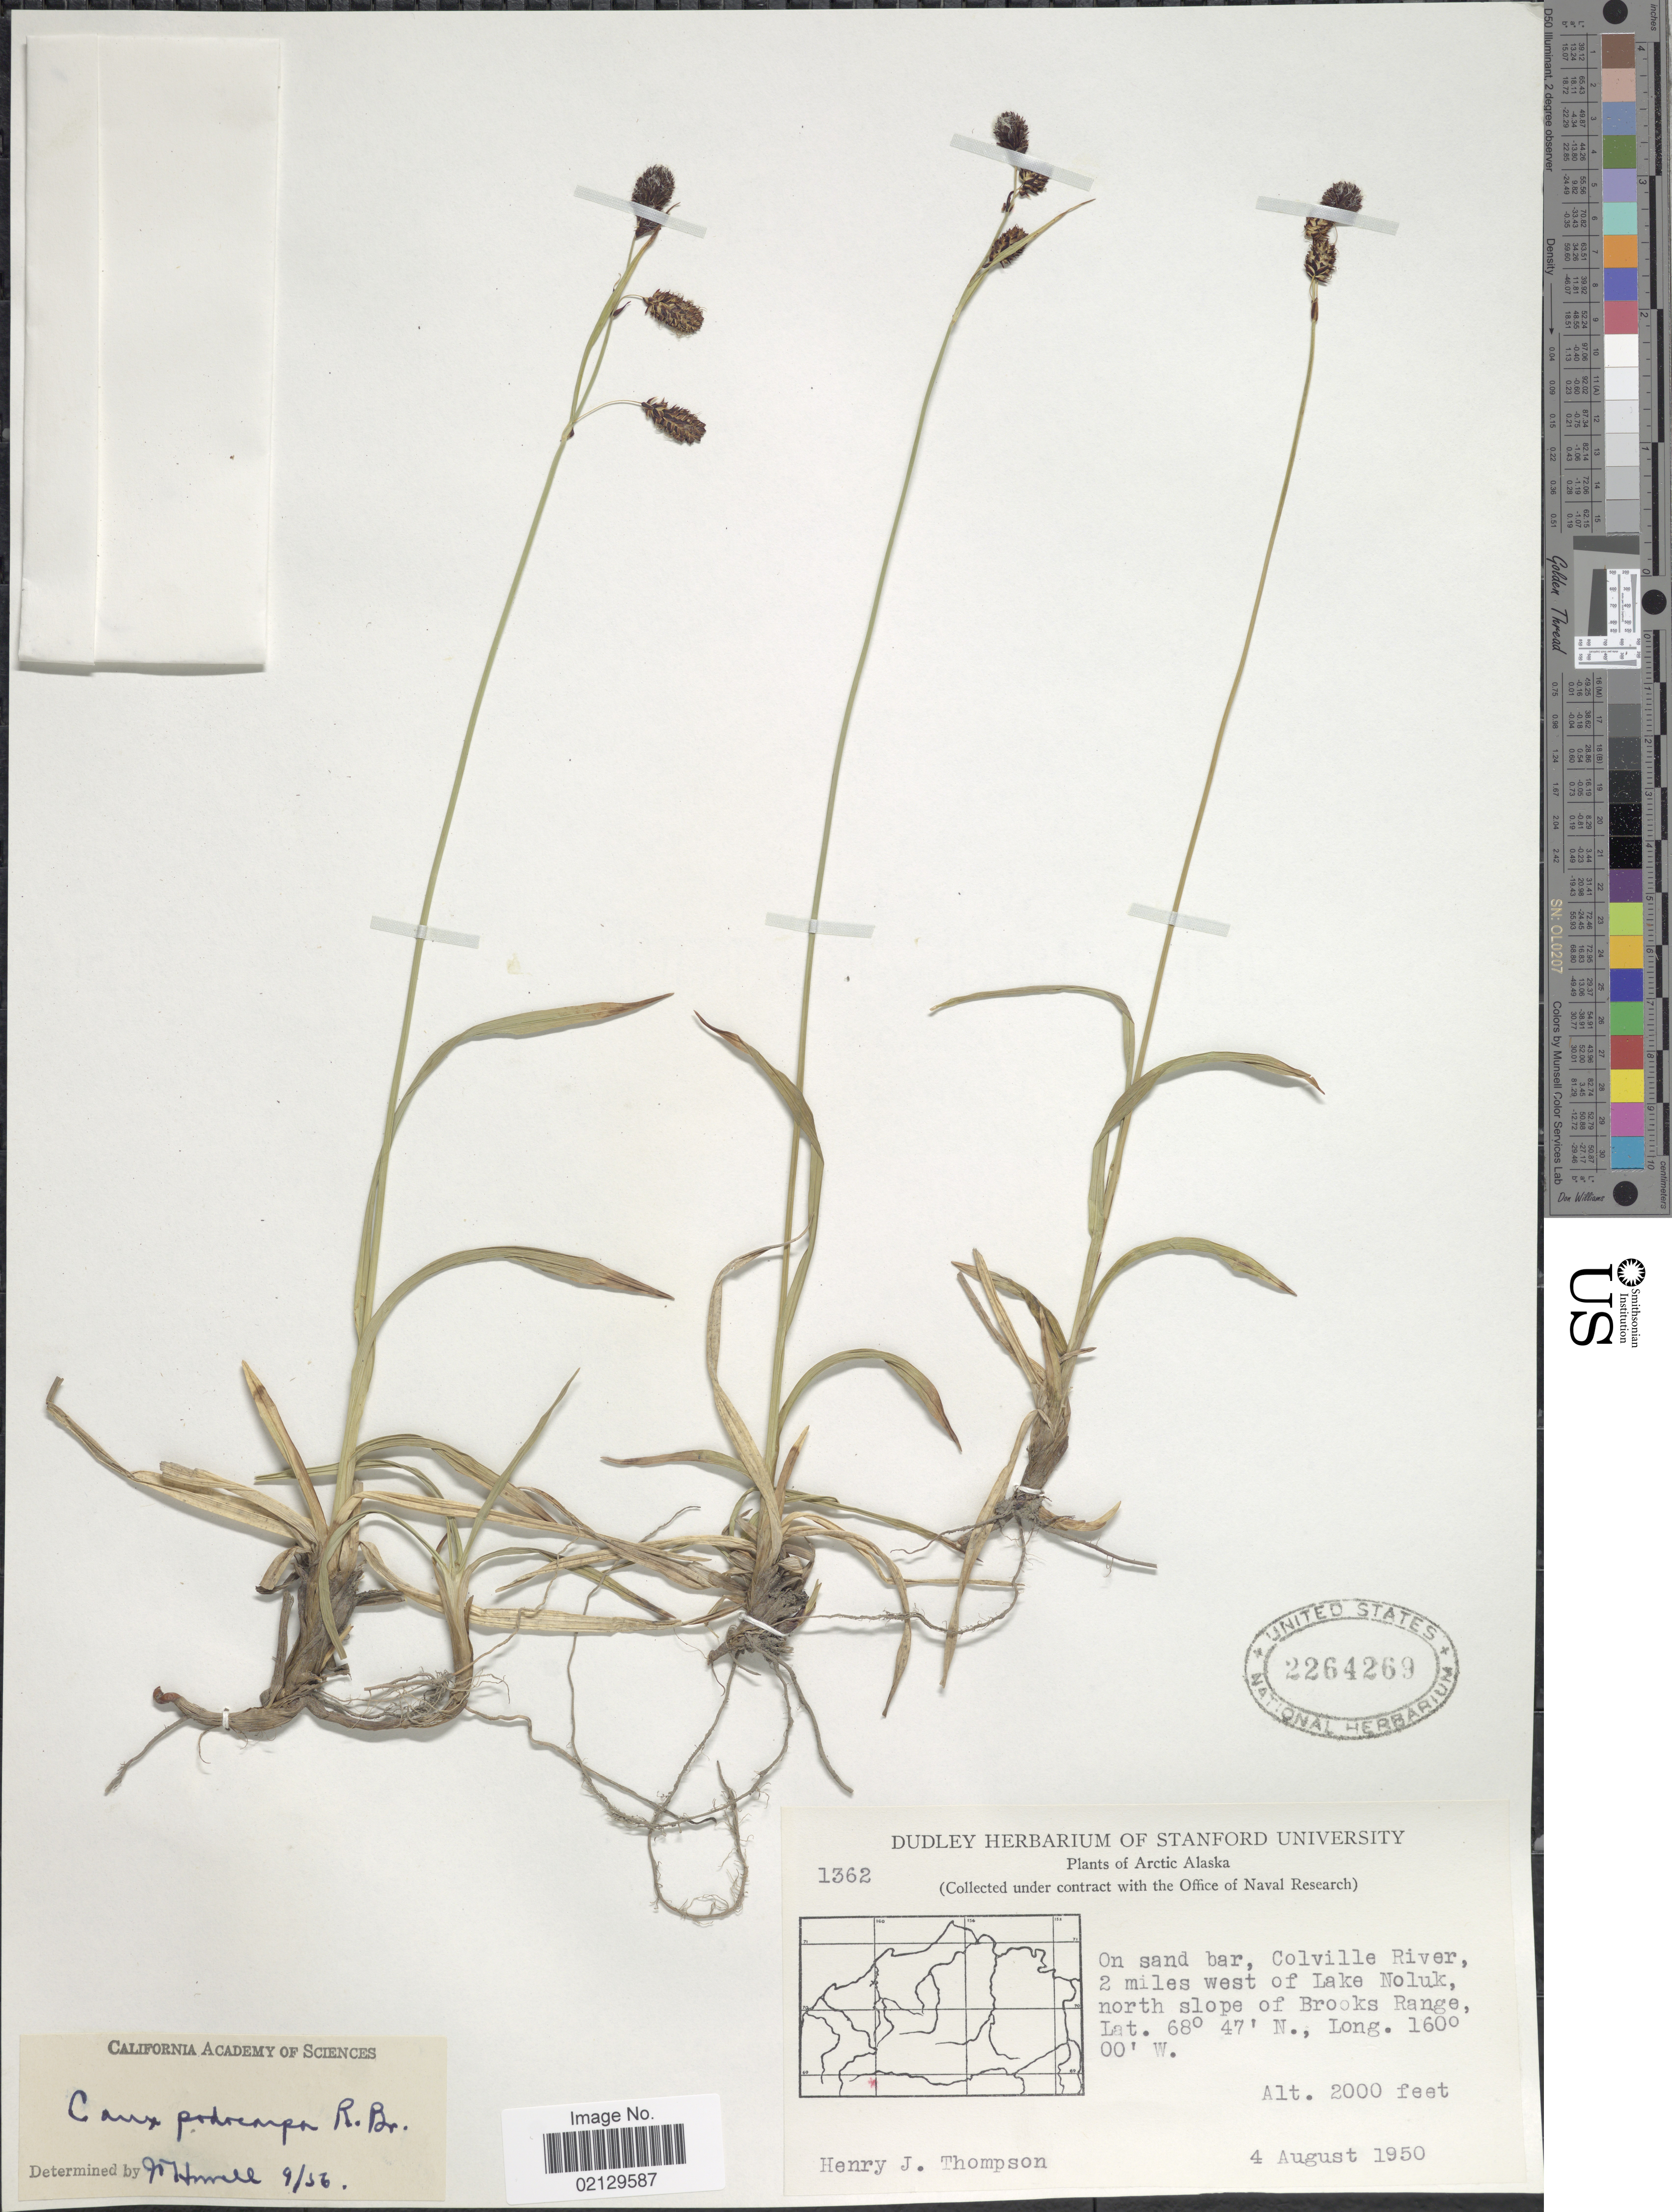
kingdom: Plantae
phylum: Tracheophyta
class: Liliopsida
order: Poales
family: Cyperaceae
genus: Carex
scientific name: Carex podocarpa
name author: R. Br.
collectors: H. J. Thompson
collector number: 1362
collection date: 1950-08-04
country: United States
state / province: Alaska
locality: Arctic Alaska, On sand bar , Colville River, 2 miles west of Lake Noluk north slope of Brooks Range.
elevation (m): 610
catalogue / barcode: US 2264269